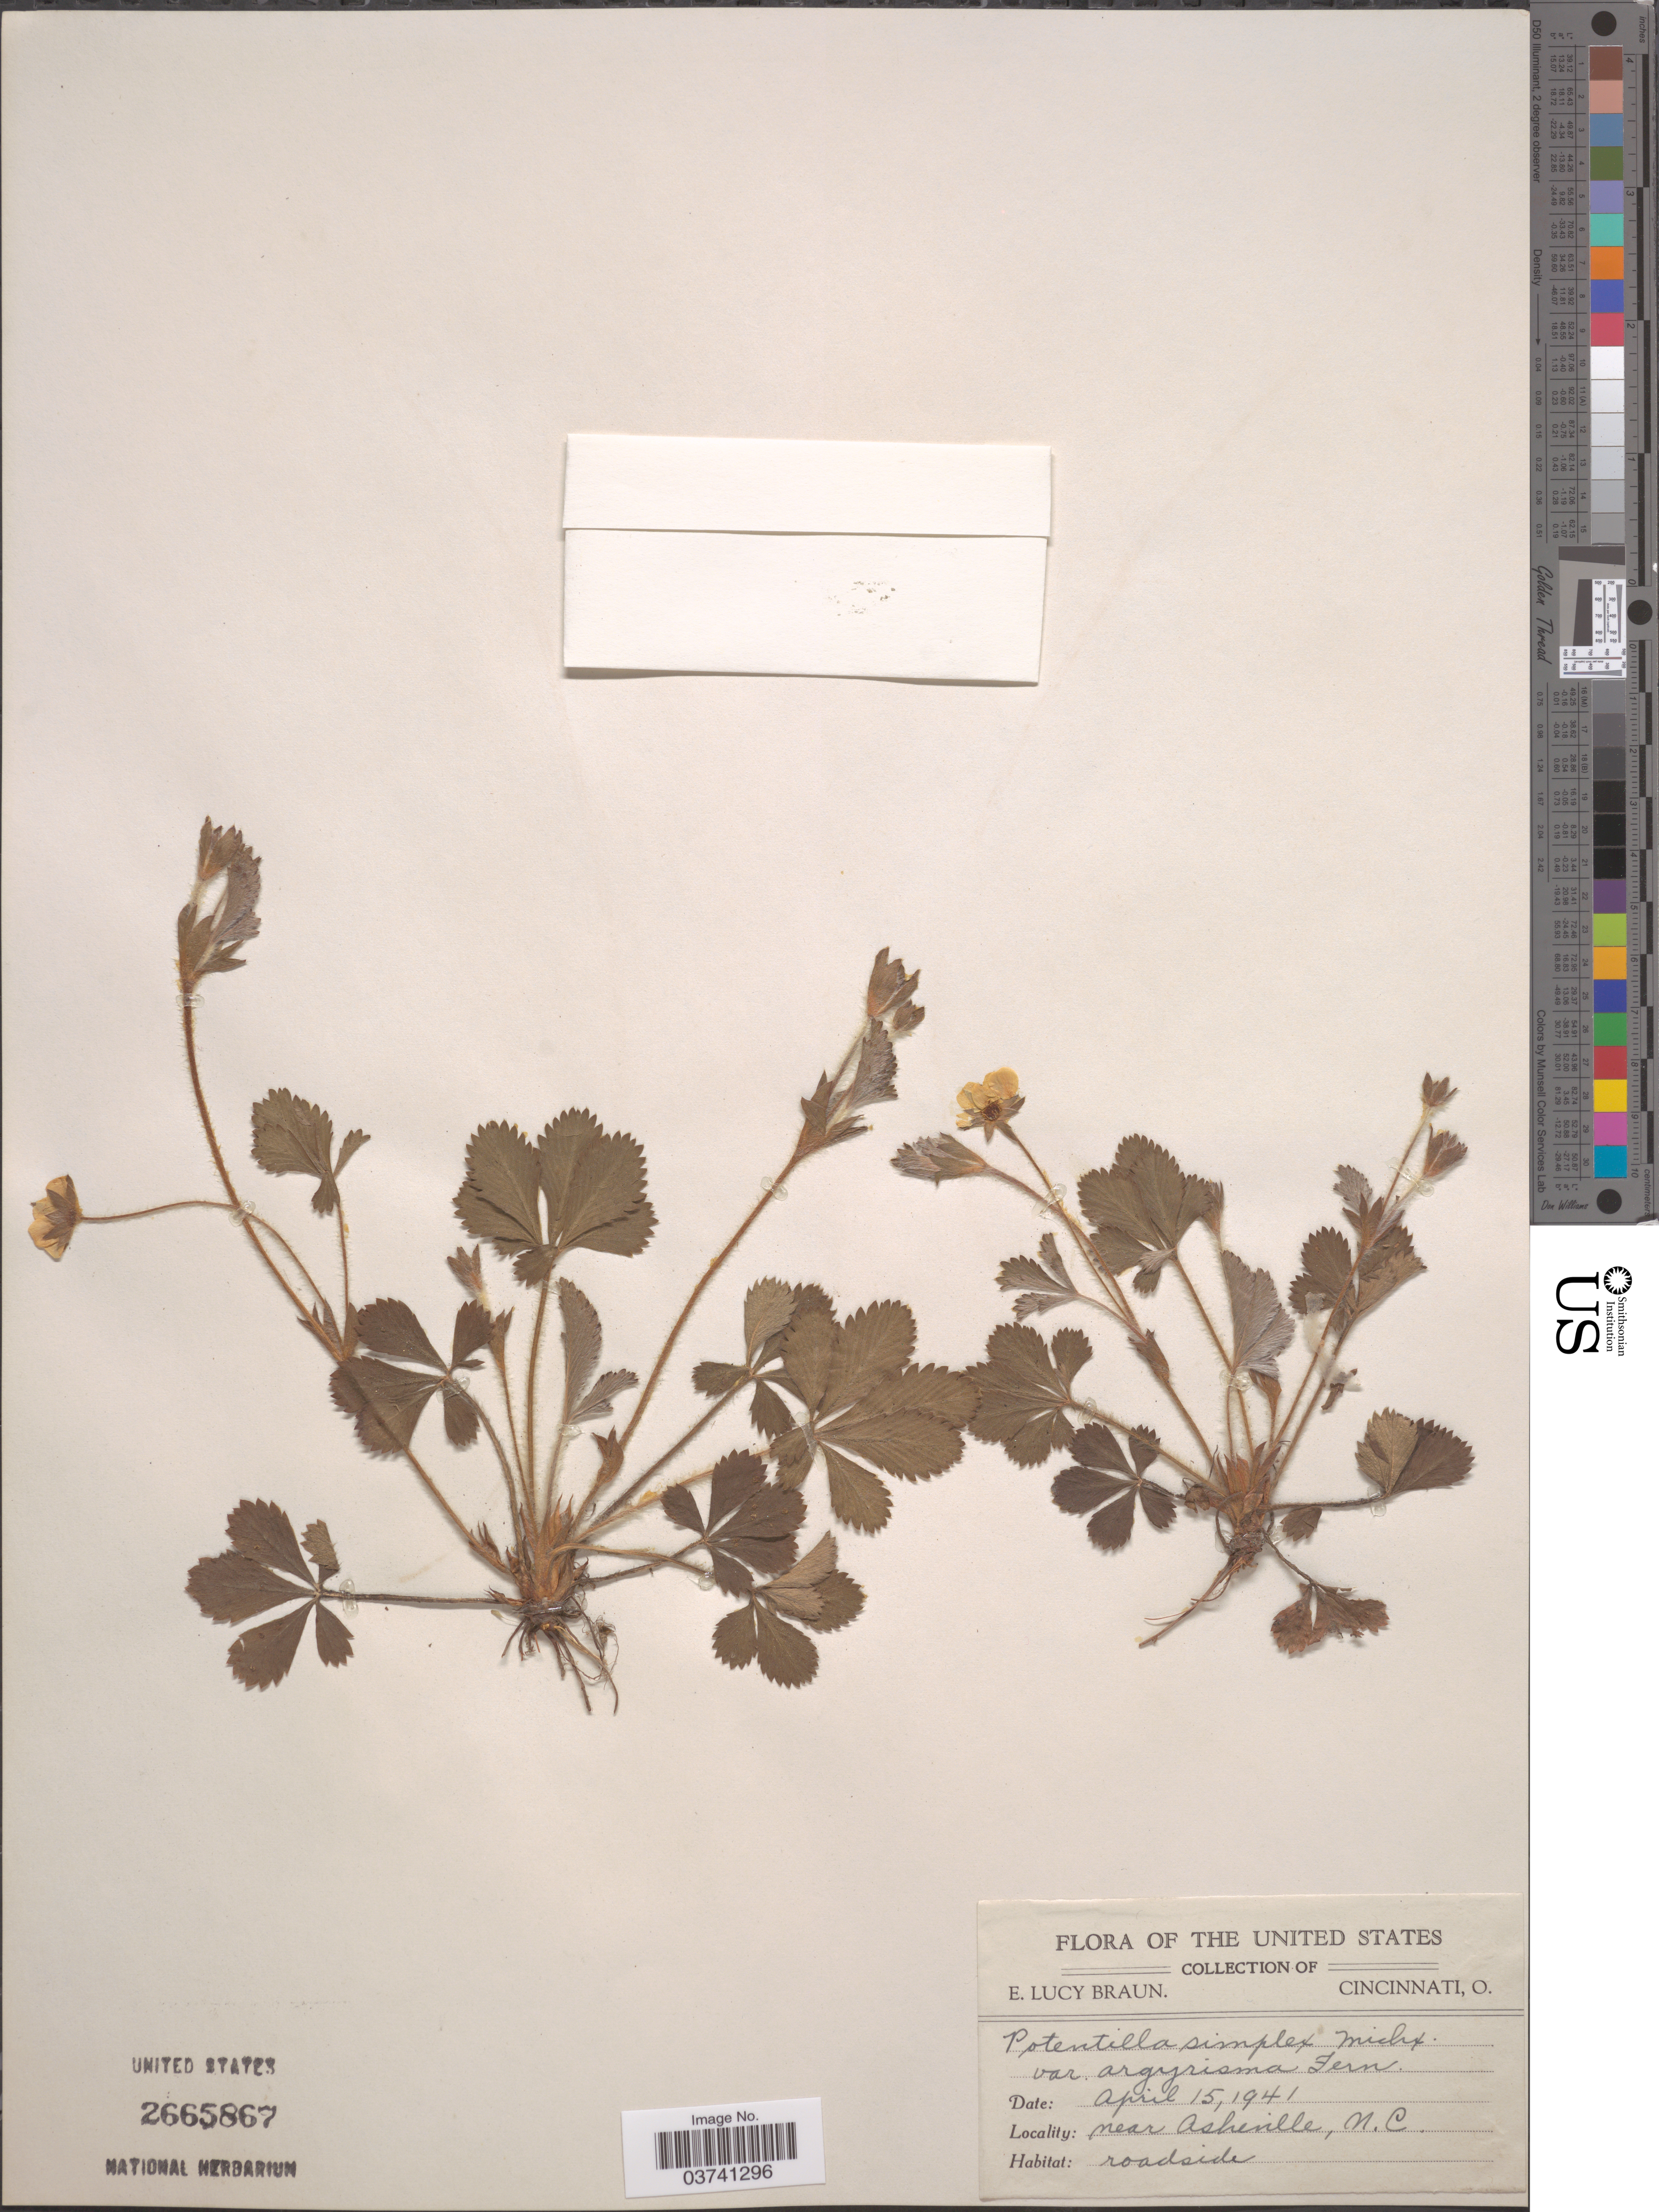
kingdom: Plantae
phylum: Tracheophyta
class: Magnoliopsida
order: Rosales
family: Rosaceae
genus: Potentilla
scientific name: Potentilla simplex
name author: Michx.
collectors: E. L. Braun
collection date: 1941-04-15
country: United States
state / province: North Carolina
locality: Near Asheville.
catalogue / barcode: US 2665867